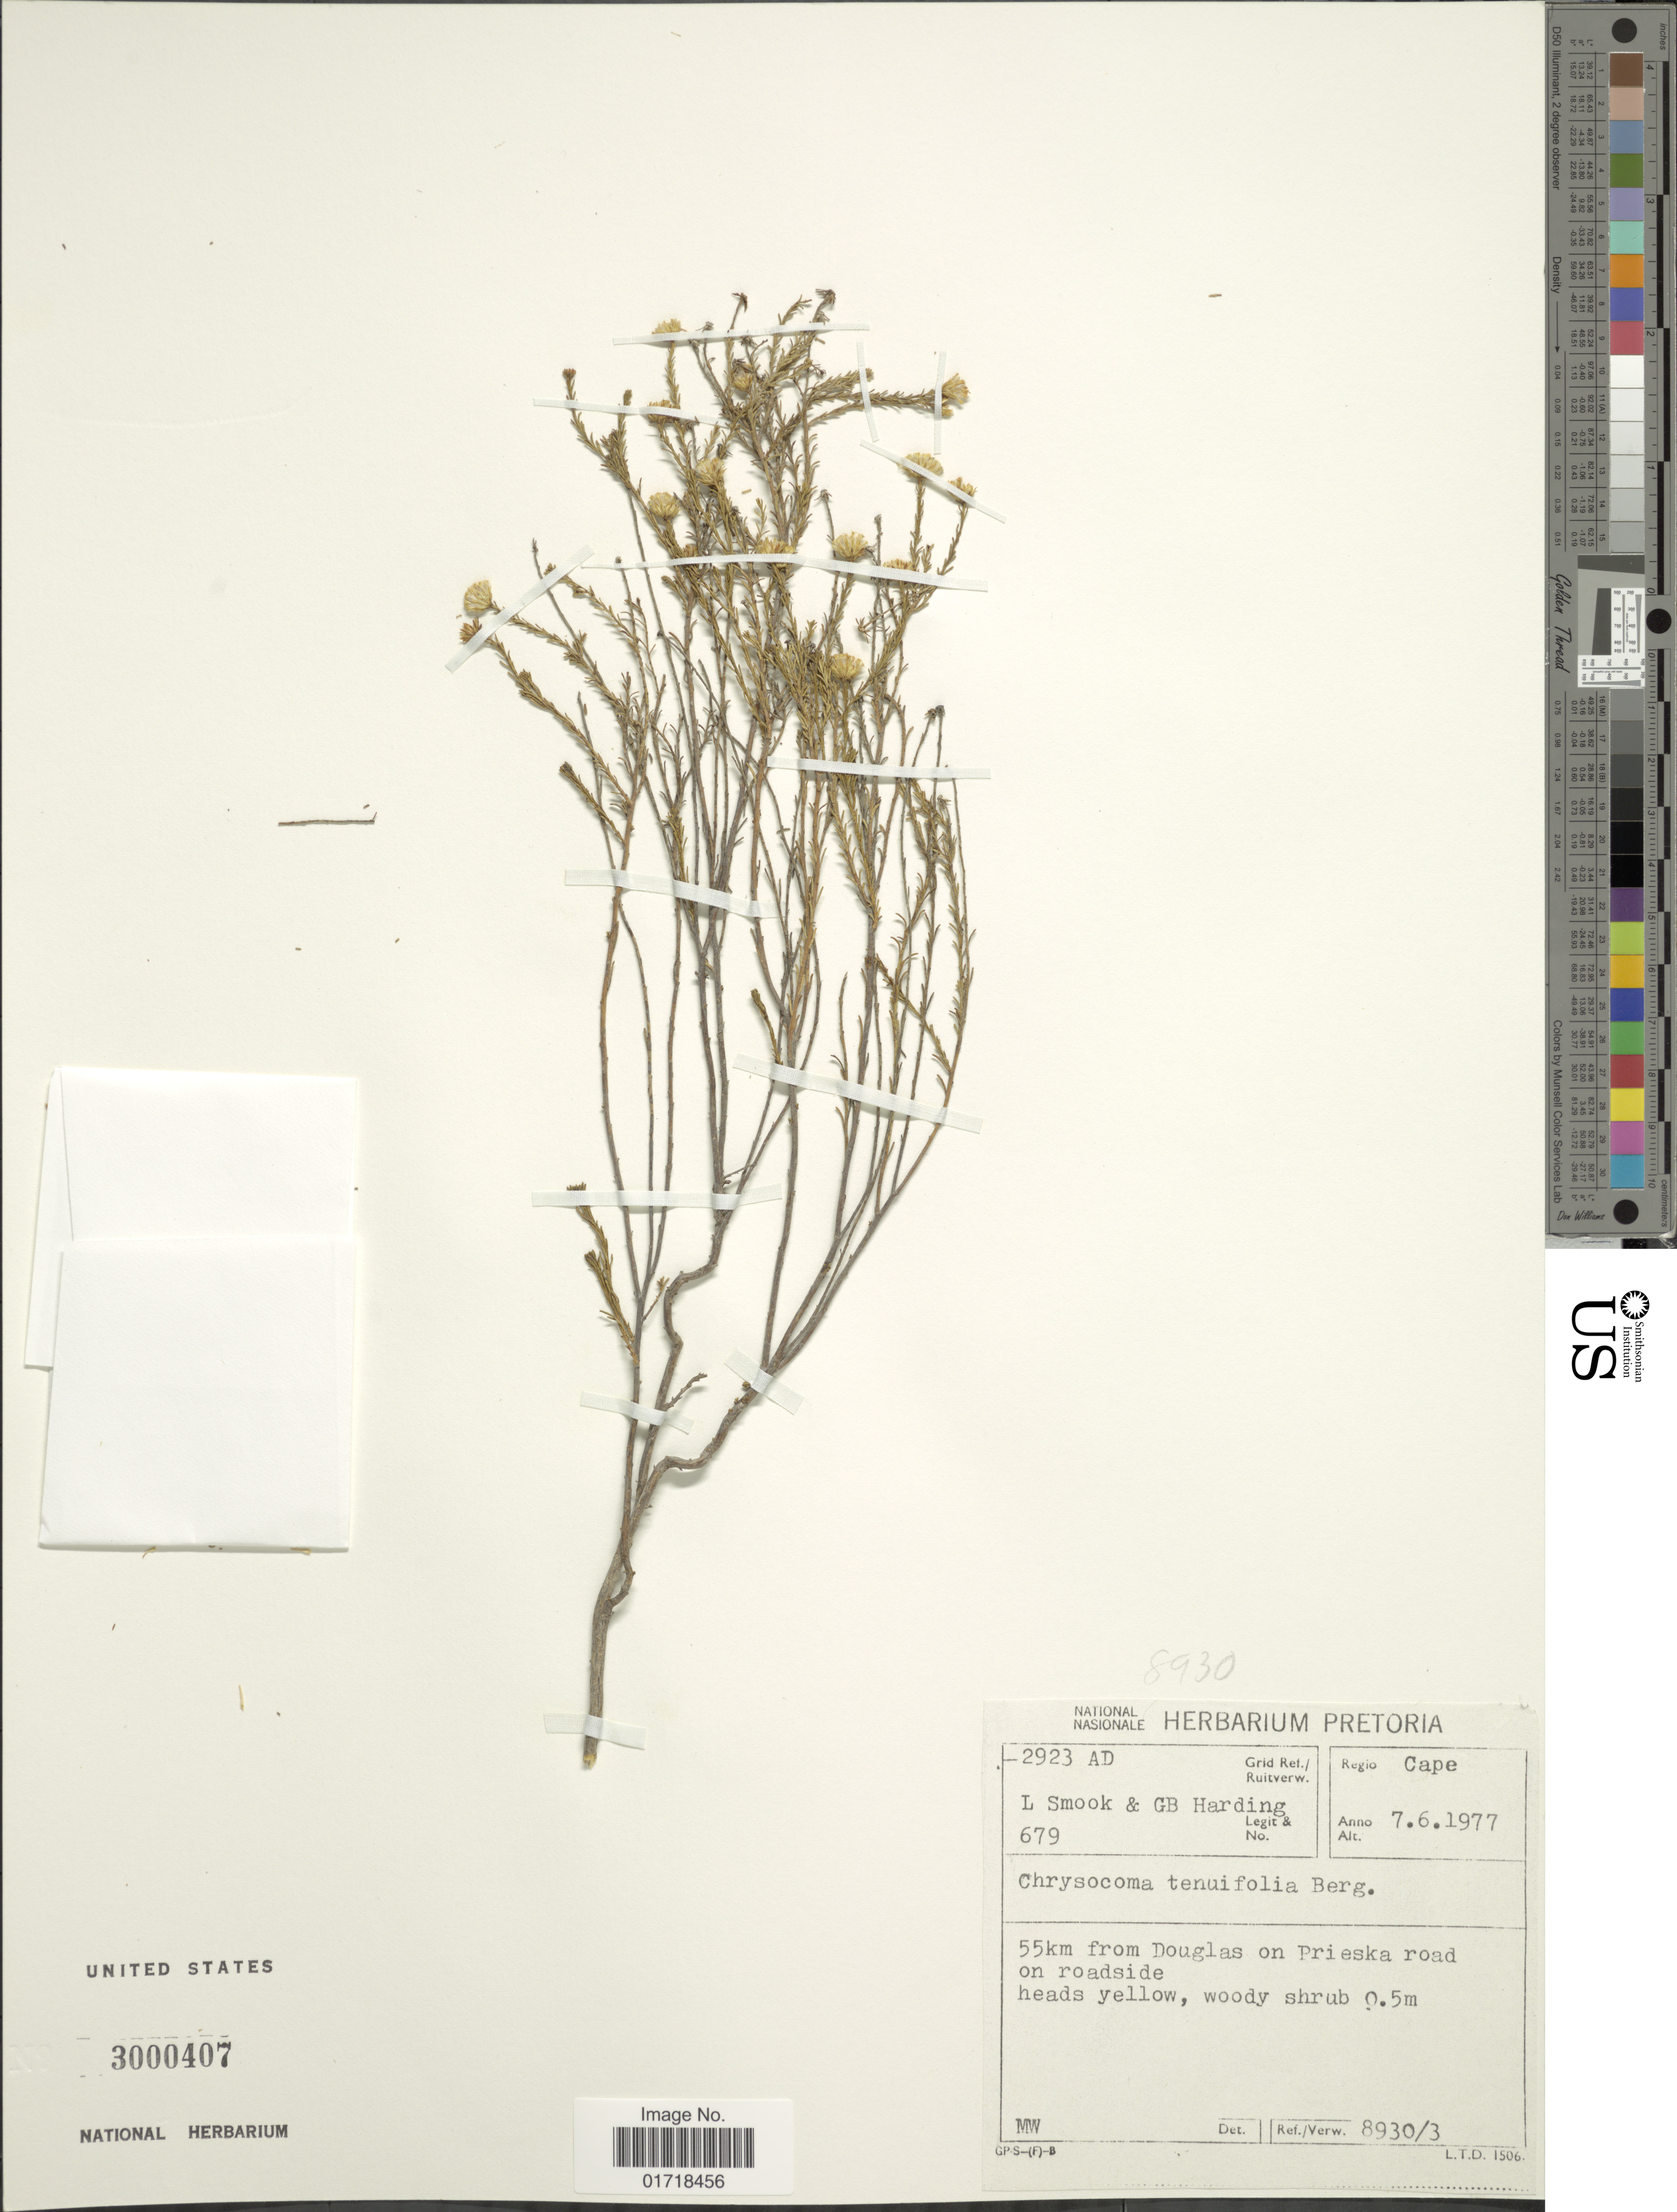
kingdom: Plantae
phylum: Tracheophyta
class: Magnoliopsida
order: Asterales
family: Asteraceae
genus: Chrysocoma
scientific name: Chrysocoma tenuifolia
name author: P.J. Bergius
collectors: L. Smook & G. Harding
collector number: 679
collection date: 1977-06-07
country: South Africa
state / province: Northern Cape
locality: Regio Cape, 55 km from Douglas on Prieska road on roadside.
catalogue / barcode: US 3000407